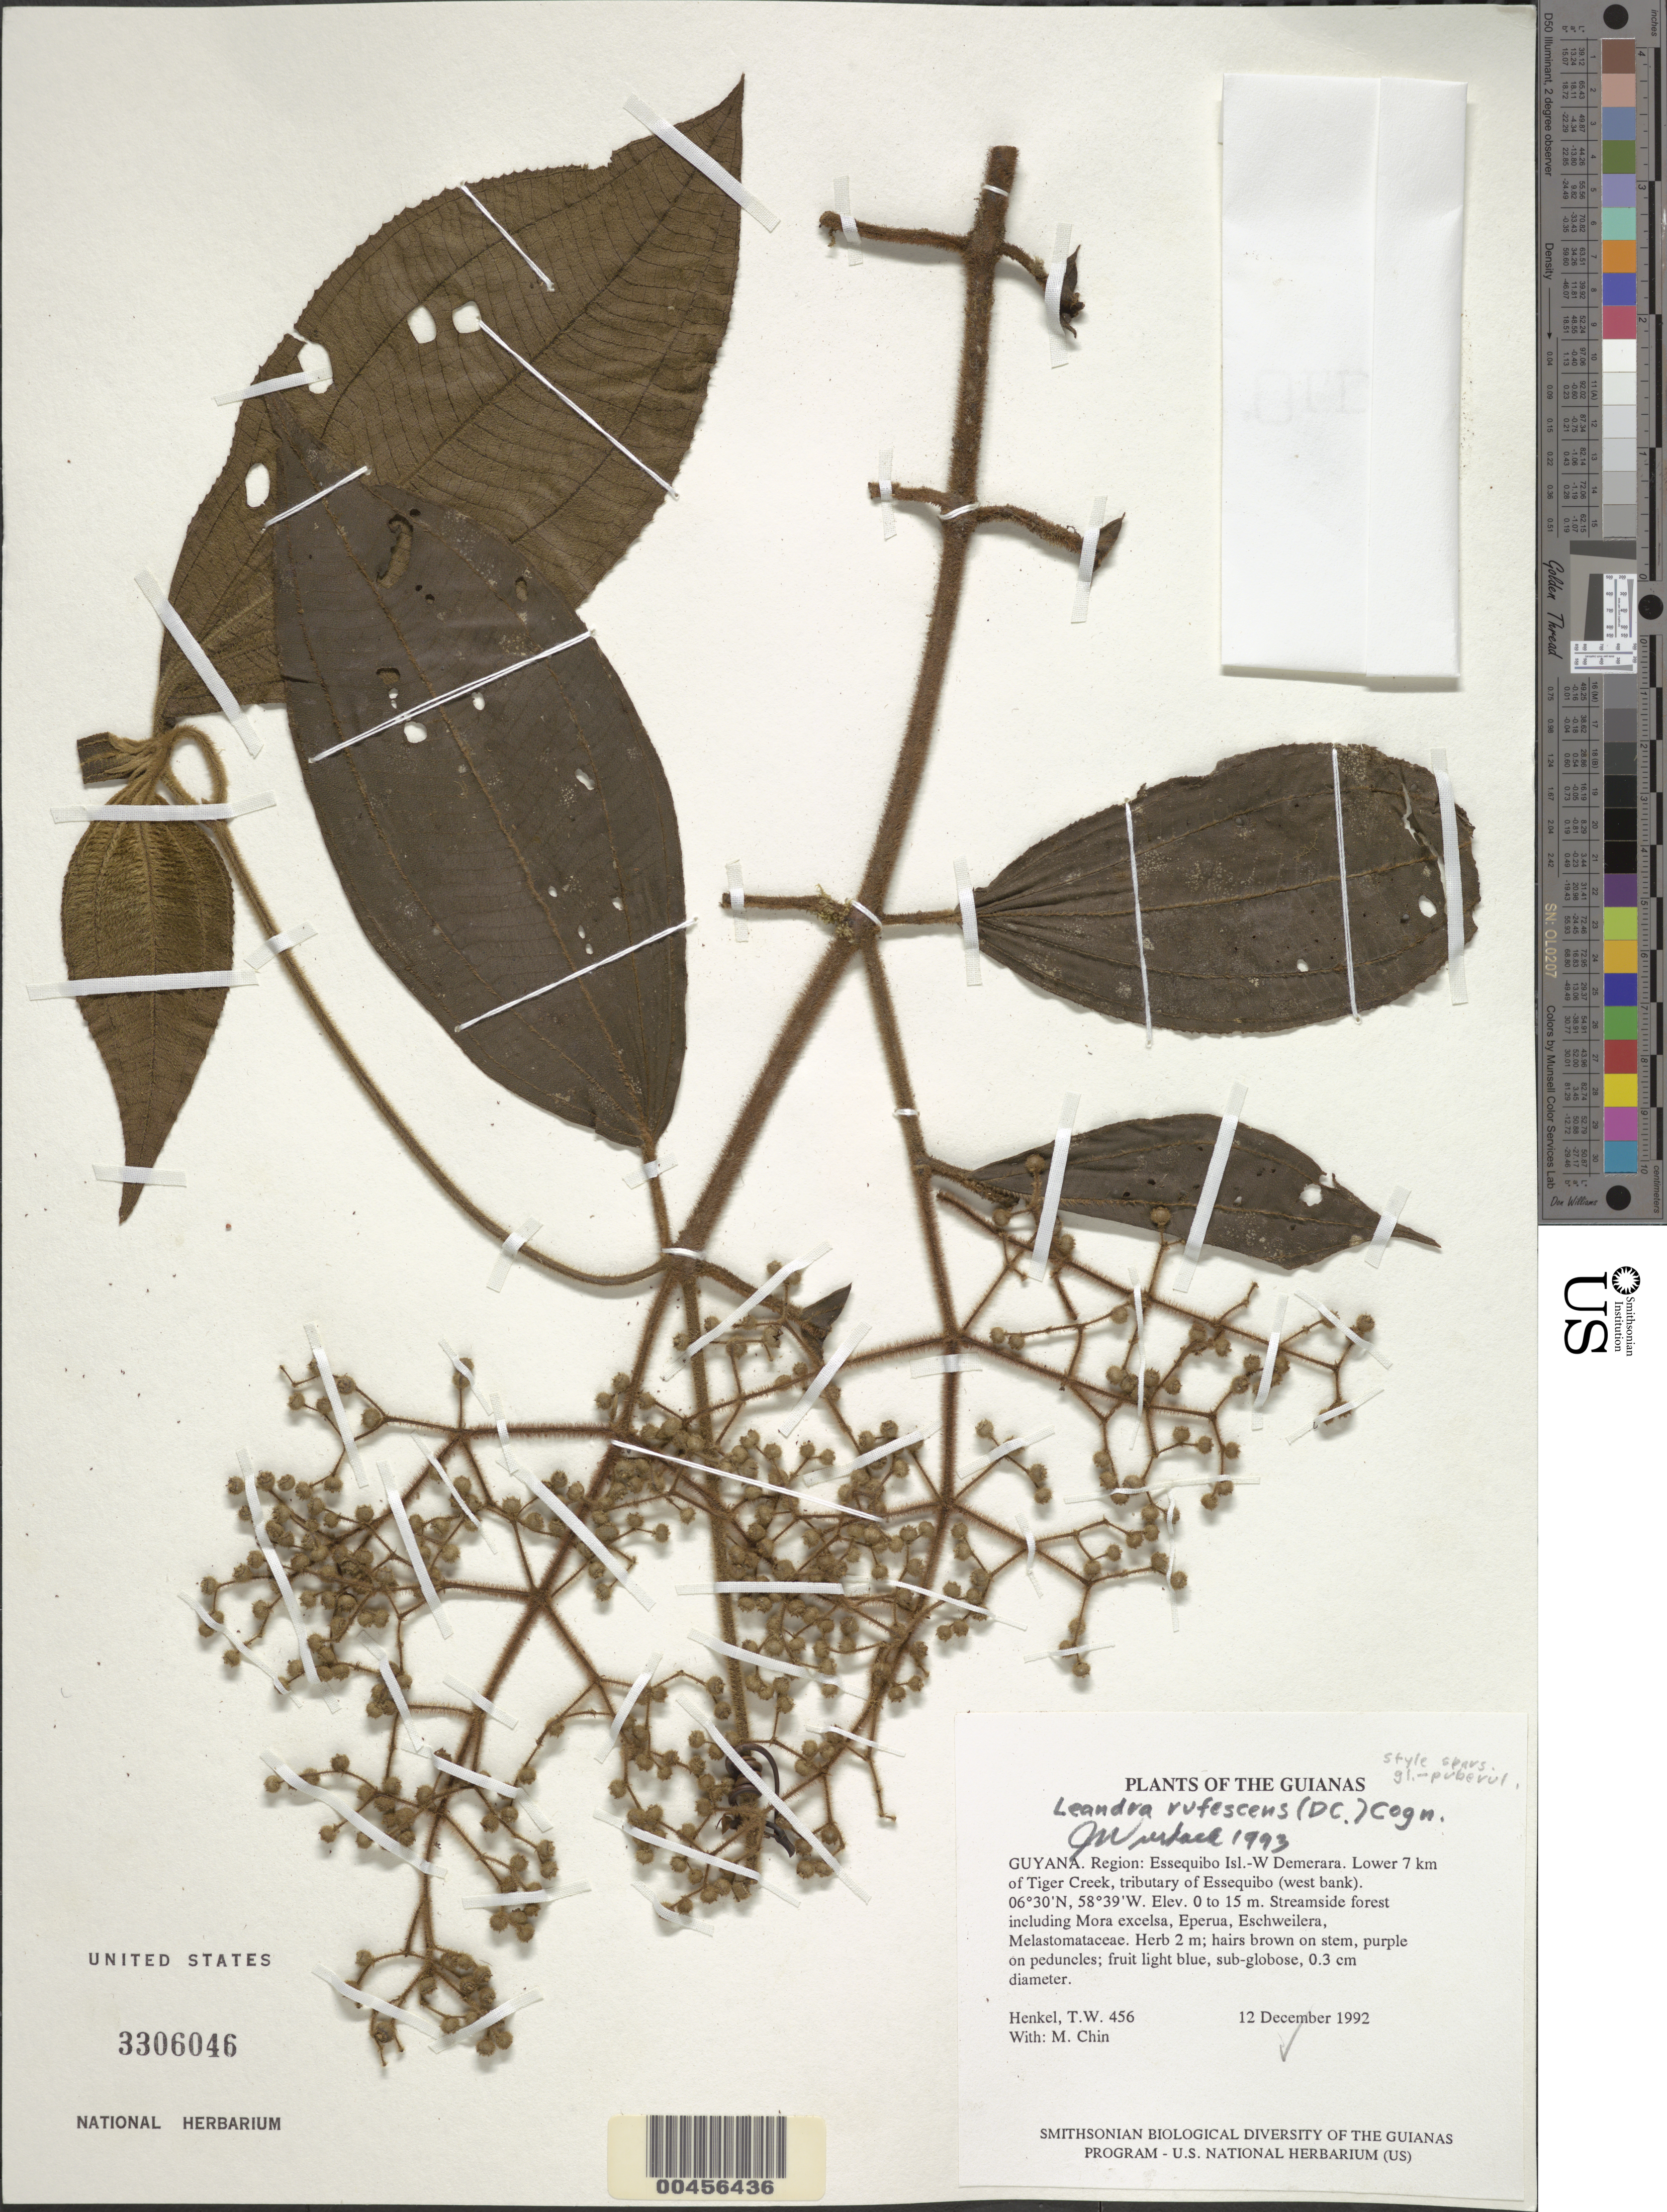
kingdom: Plantae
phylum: Tracheophyta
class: Magnoliopsida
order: Myrtales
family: Melastomataceae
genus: Leandra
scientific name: Leandra rufescens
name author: (DC.) Cogn.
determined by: Wurdack, John J., (US), US (UNITED STATES)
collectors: T. Henkel & M. Chin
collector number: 456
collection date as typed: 12 December 1992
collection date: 1992-12-12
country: Guyana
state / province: Essequibo Isl-W. Demerara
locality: Lower 7 km of Tiger Creek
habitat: Streamside forest including Mora excelsa, Eperua, Eschweilera, Melastomataceae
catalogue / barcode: US 3306046